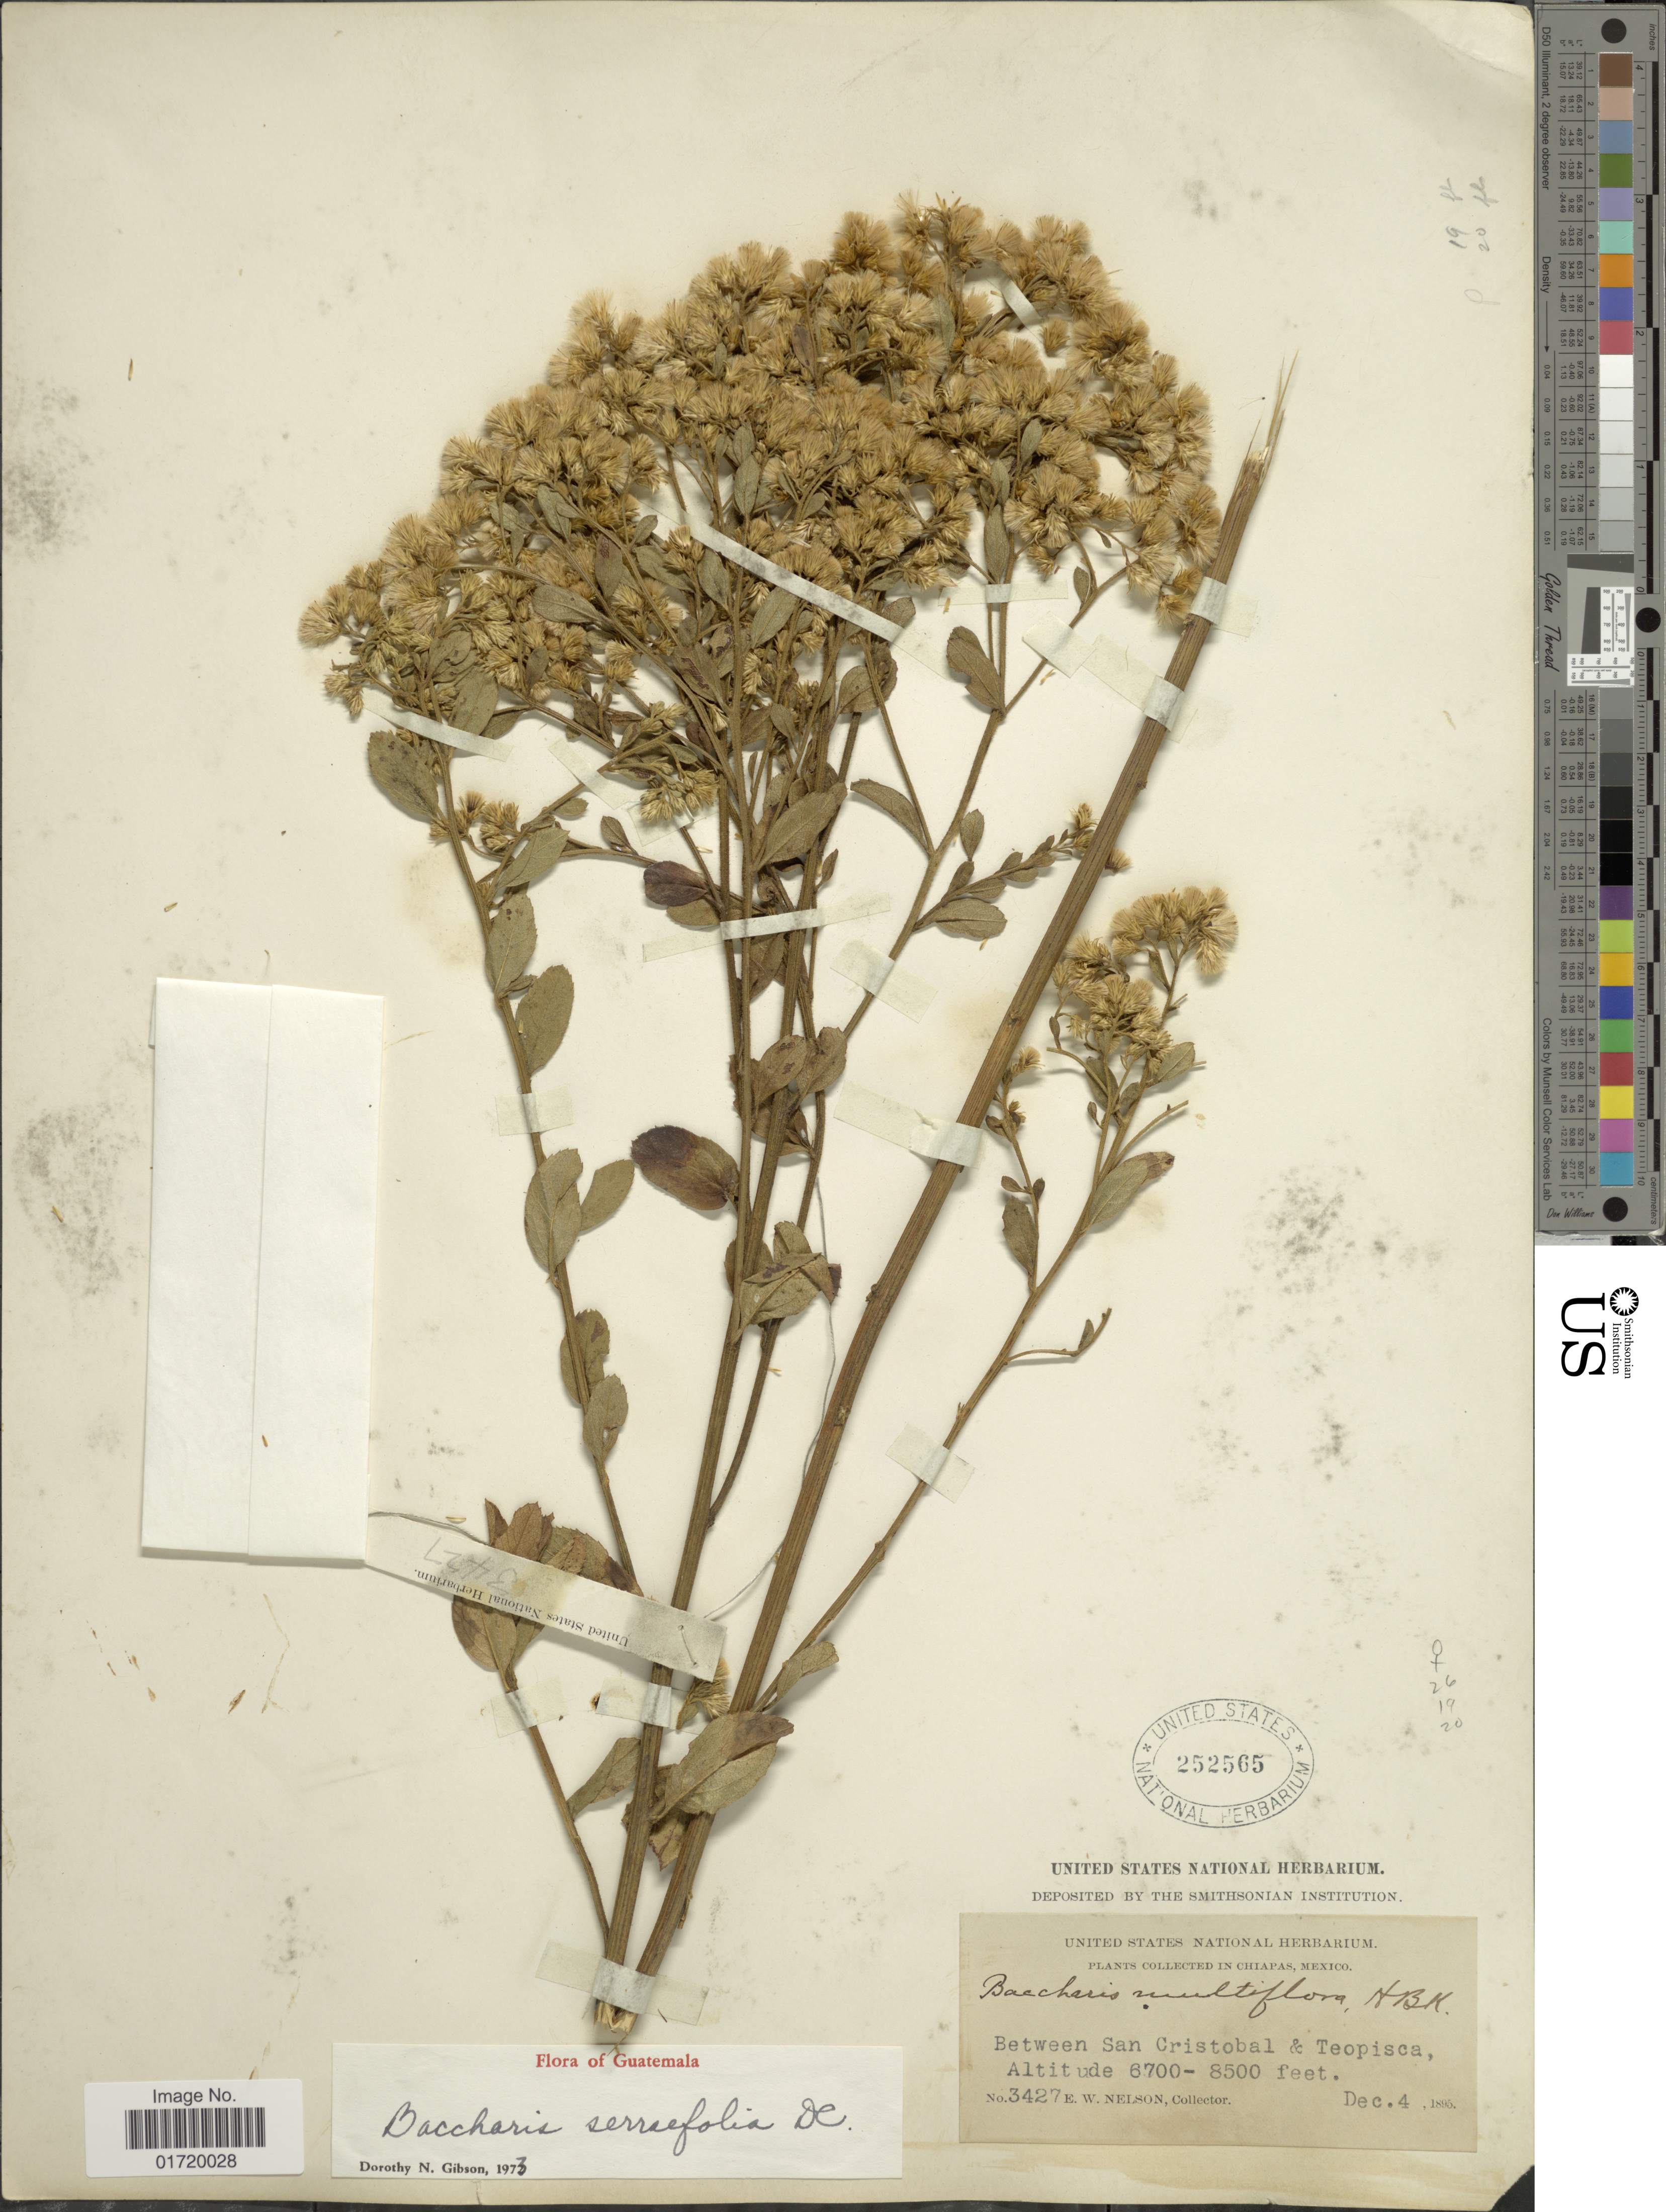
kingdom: Plantae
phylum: Tracheophyta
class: Magnoliopsida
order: Asterales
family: Asteraceae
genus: Baccharis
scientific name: Baccharis serrifolia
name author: DC.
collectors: E. W. Nelson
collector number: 3427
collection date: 1895-12-04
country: Mexico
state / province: Chiapas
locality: Between San Cristobal & Teopisca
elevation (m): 2042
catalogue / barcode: US 252565